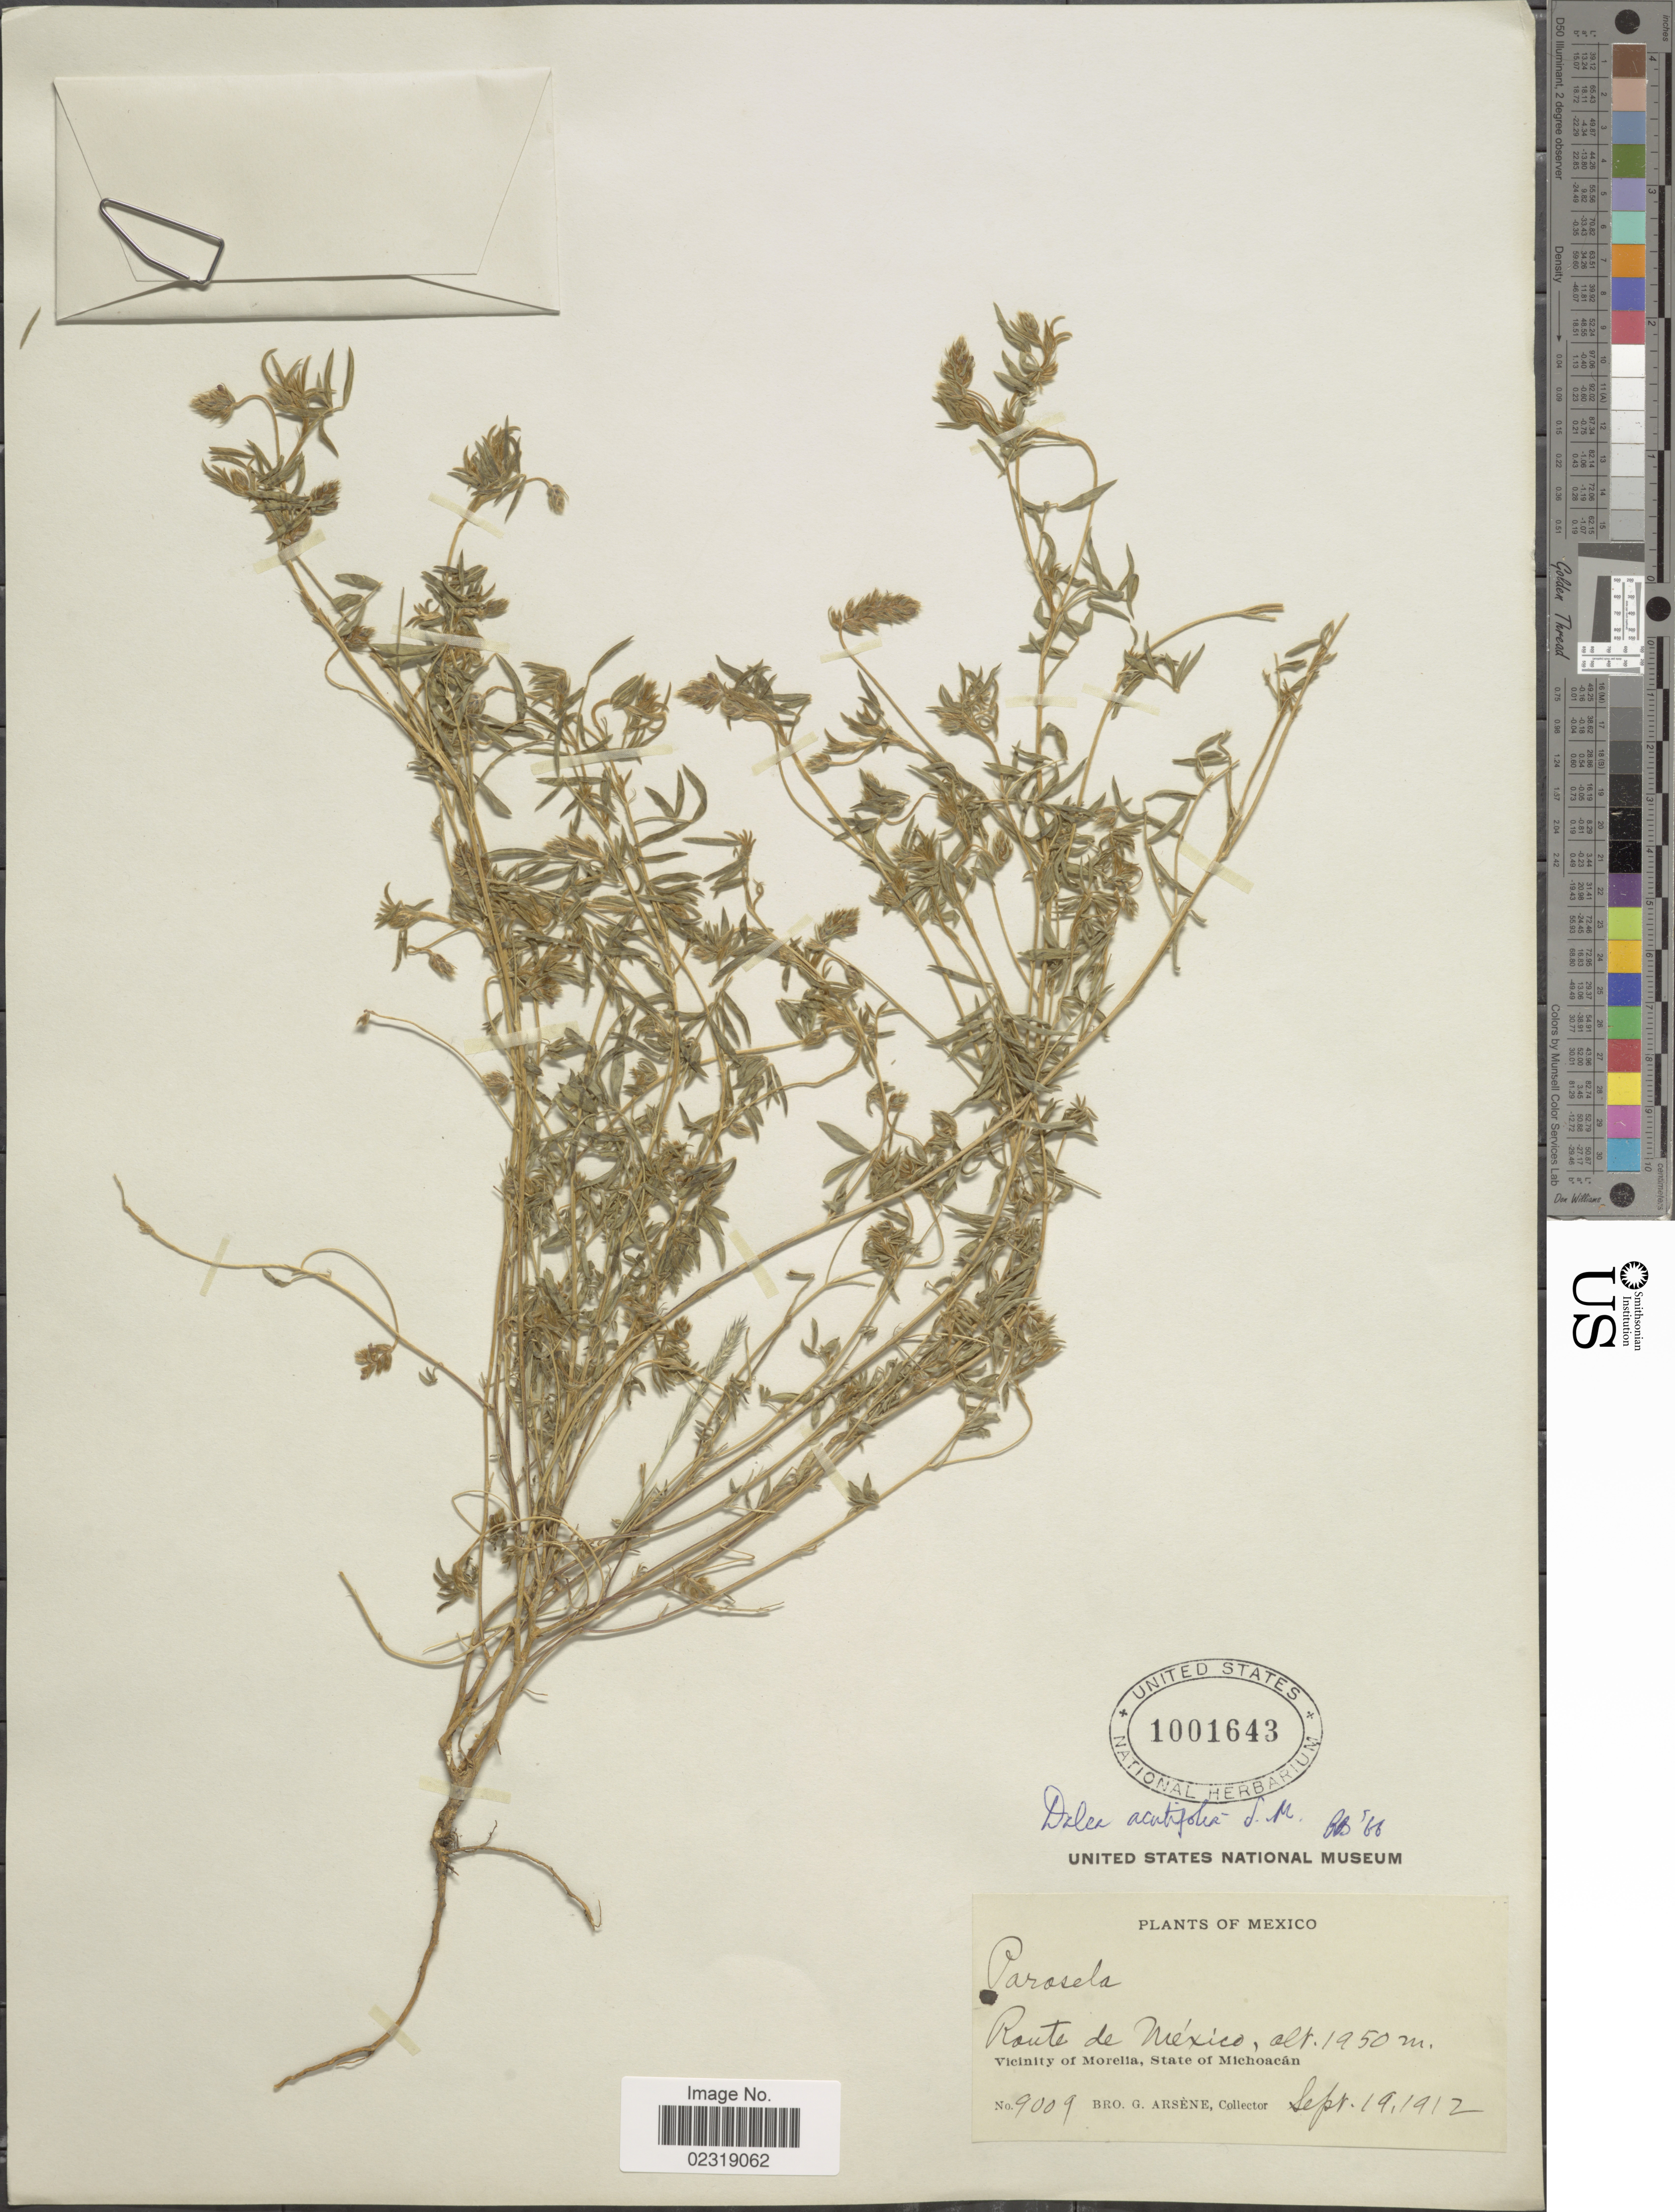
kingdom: Plantae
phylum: Tracheophyta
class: Magnoliopsida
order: Fabales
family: Fabaceae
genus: Dalea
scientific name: Dalea cliffortiana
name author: Willd.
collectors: Bro. G. Arsène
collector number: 9009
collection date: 1912-09-19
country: Mexico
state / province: Michoacán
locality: Route de Mexico, Vicinity of Morelia, State of Michoacan.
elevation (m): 1950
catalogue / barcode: US 1001643